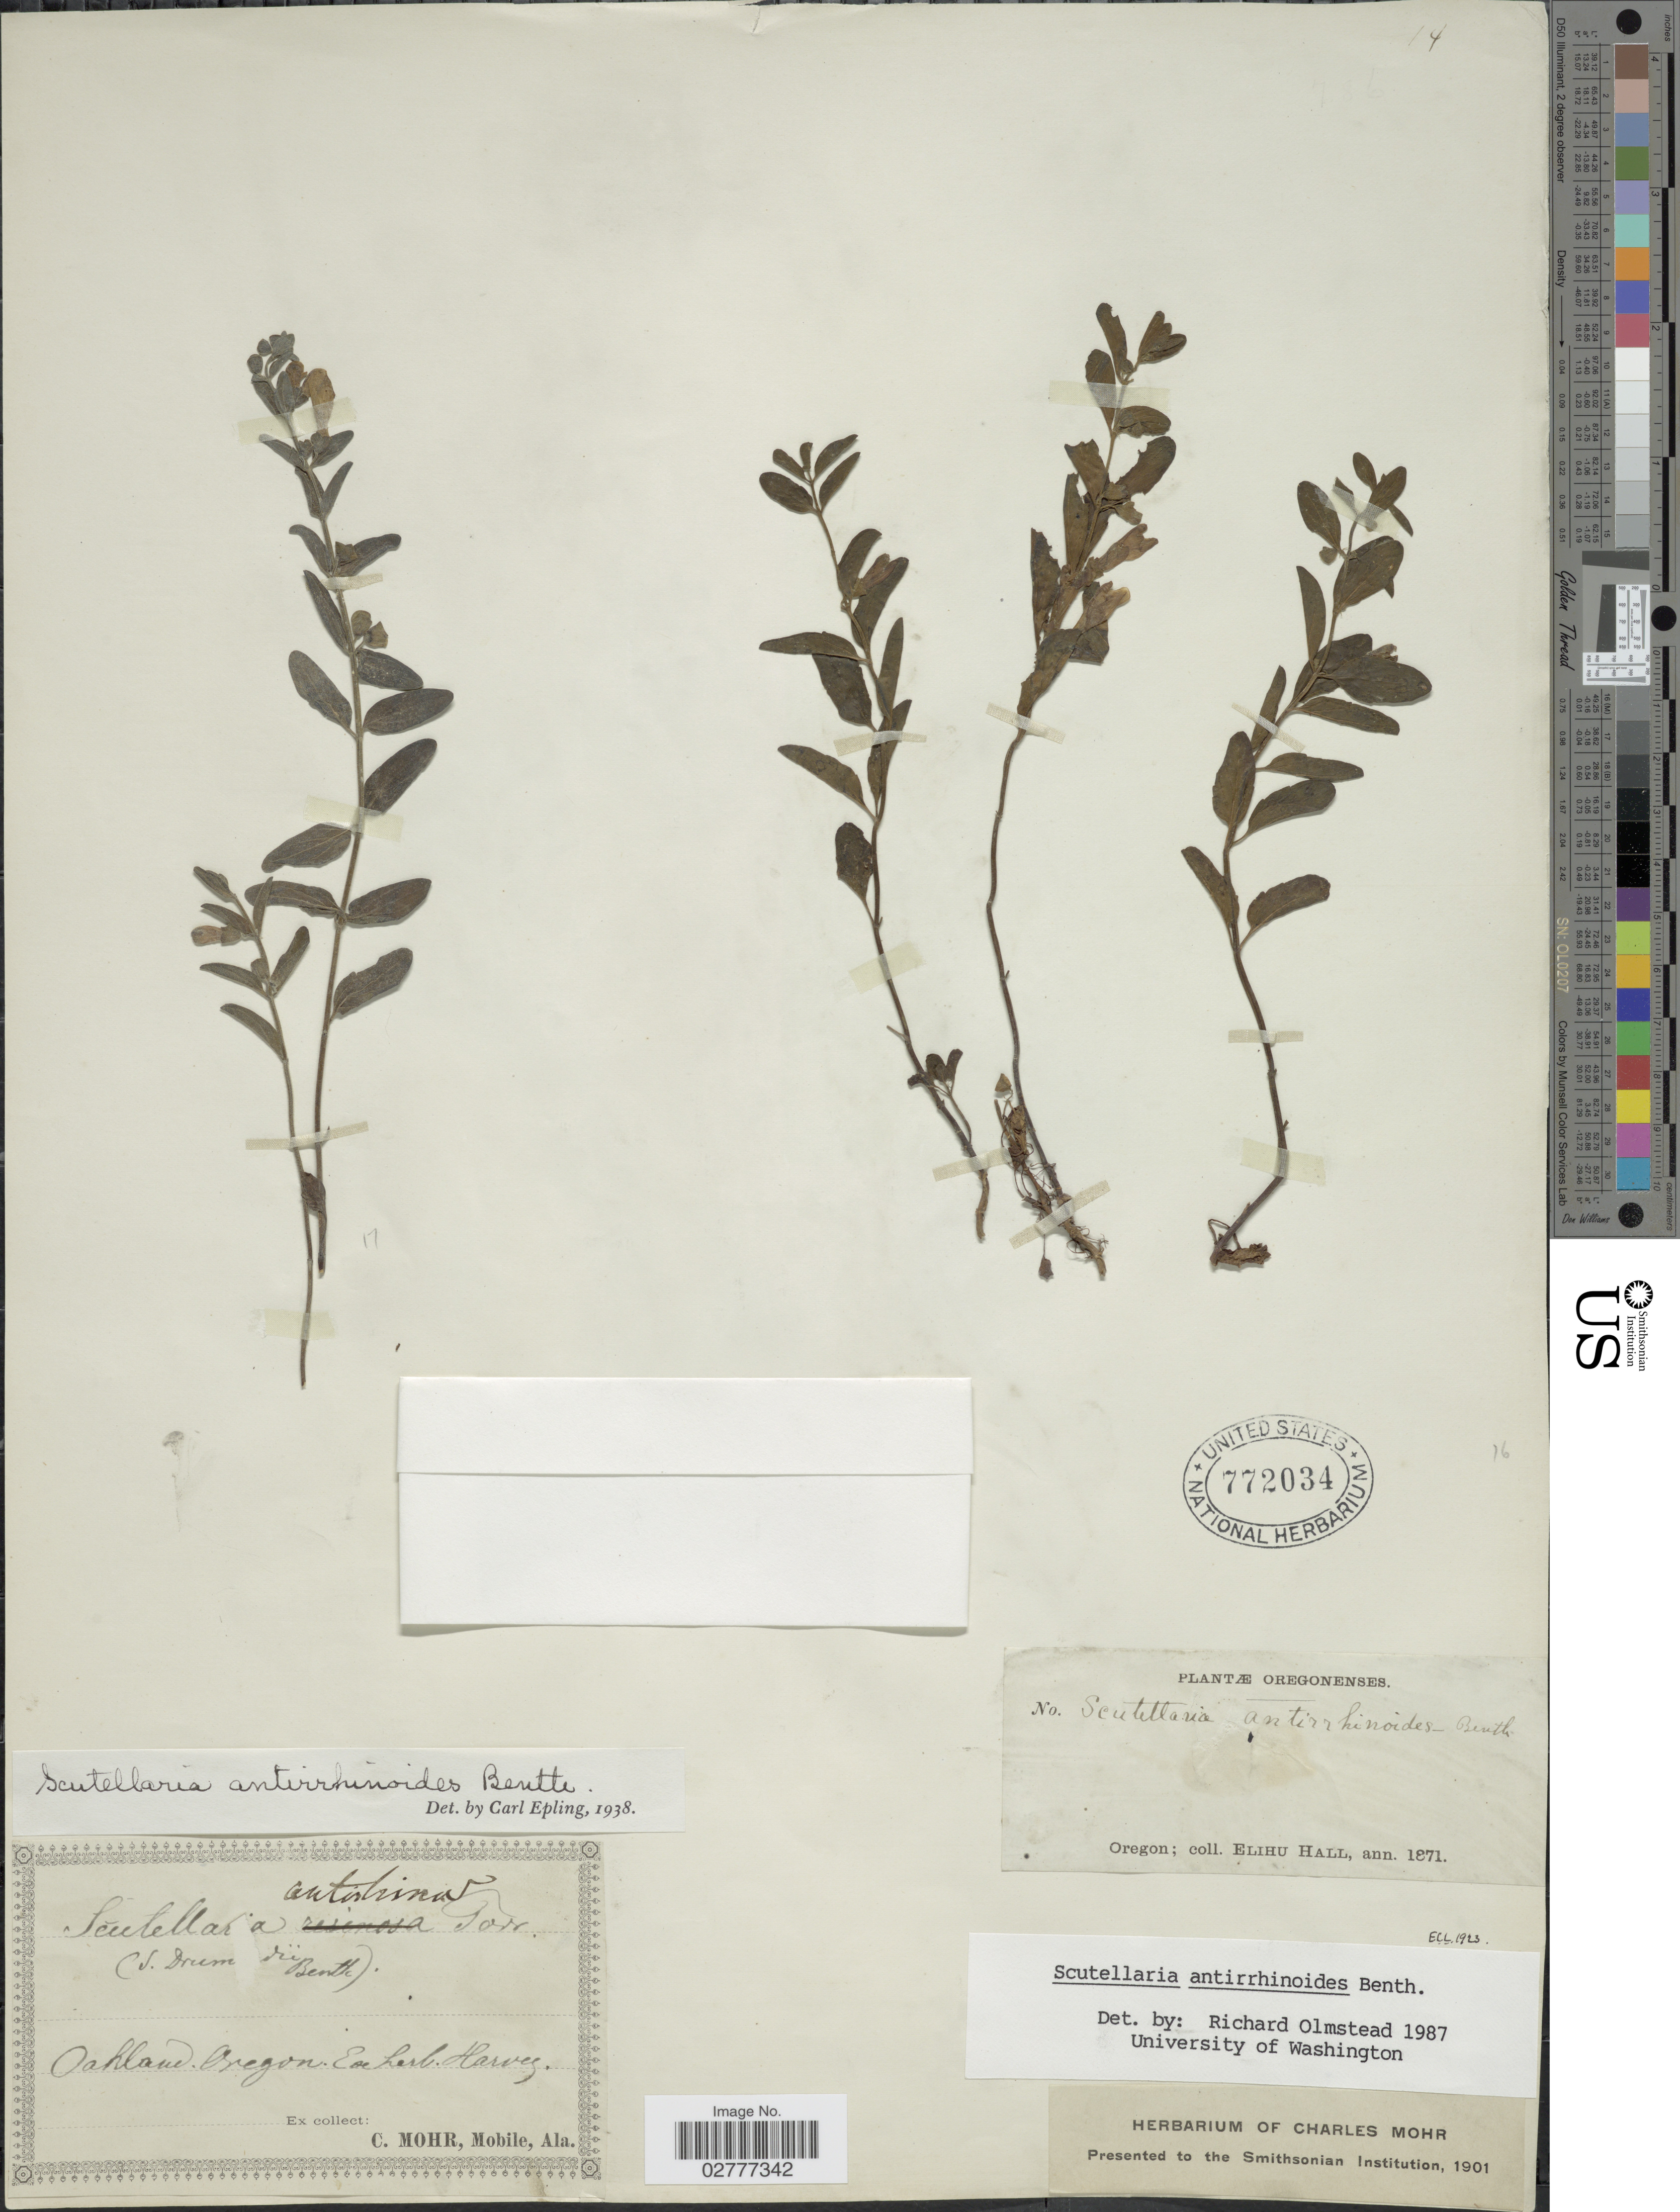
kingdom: Plantae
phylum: Tracheophyta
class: Magnoliopsida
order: Lamiales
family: Lamiaceae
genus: Scutellaria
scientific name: Scutellaria antirrhinoides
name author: Benth.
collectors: C. T. Mohr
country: United States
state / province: Oregon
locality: Oakland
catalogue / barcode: US 772034